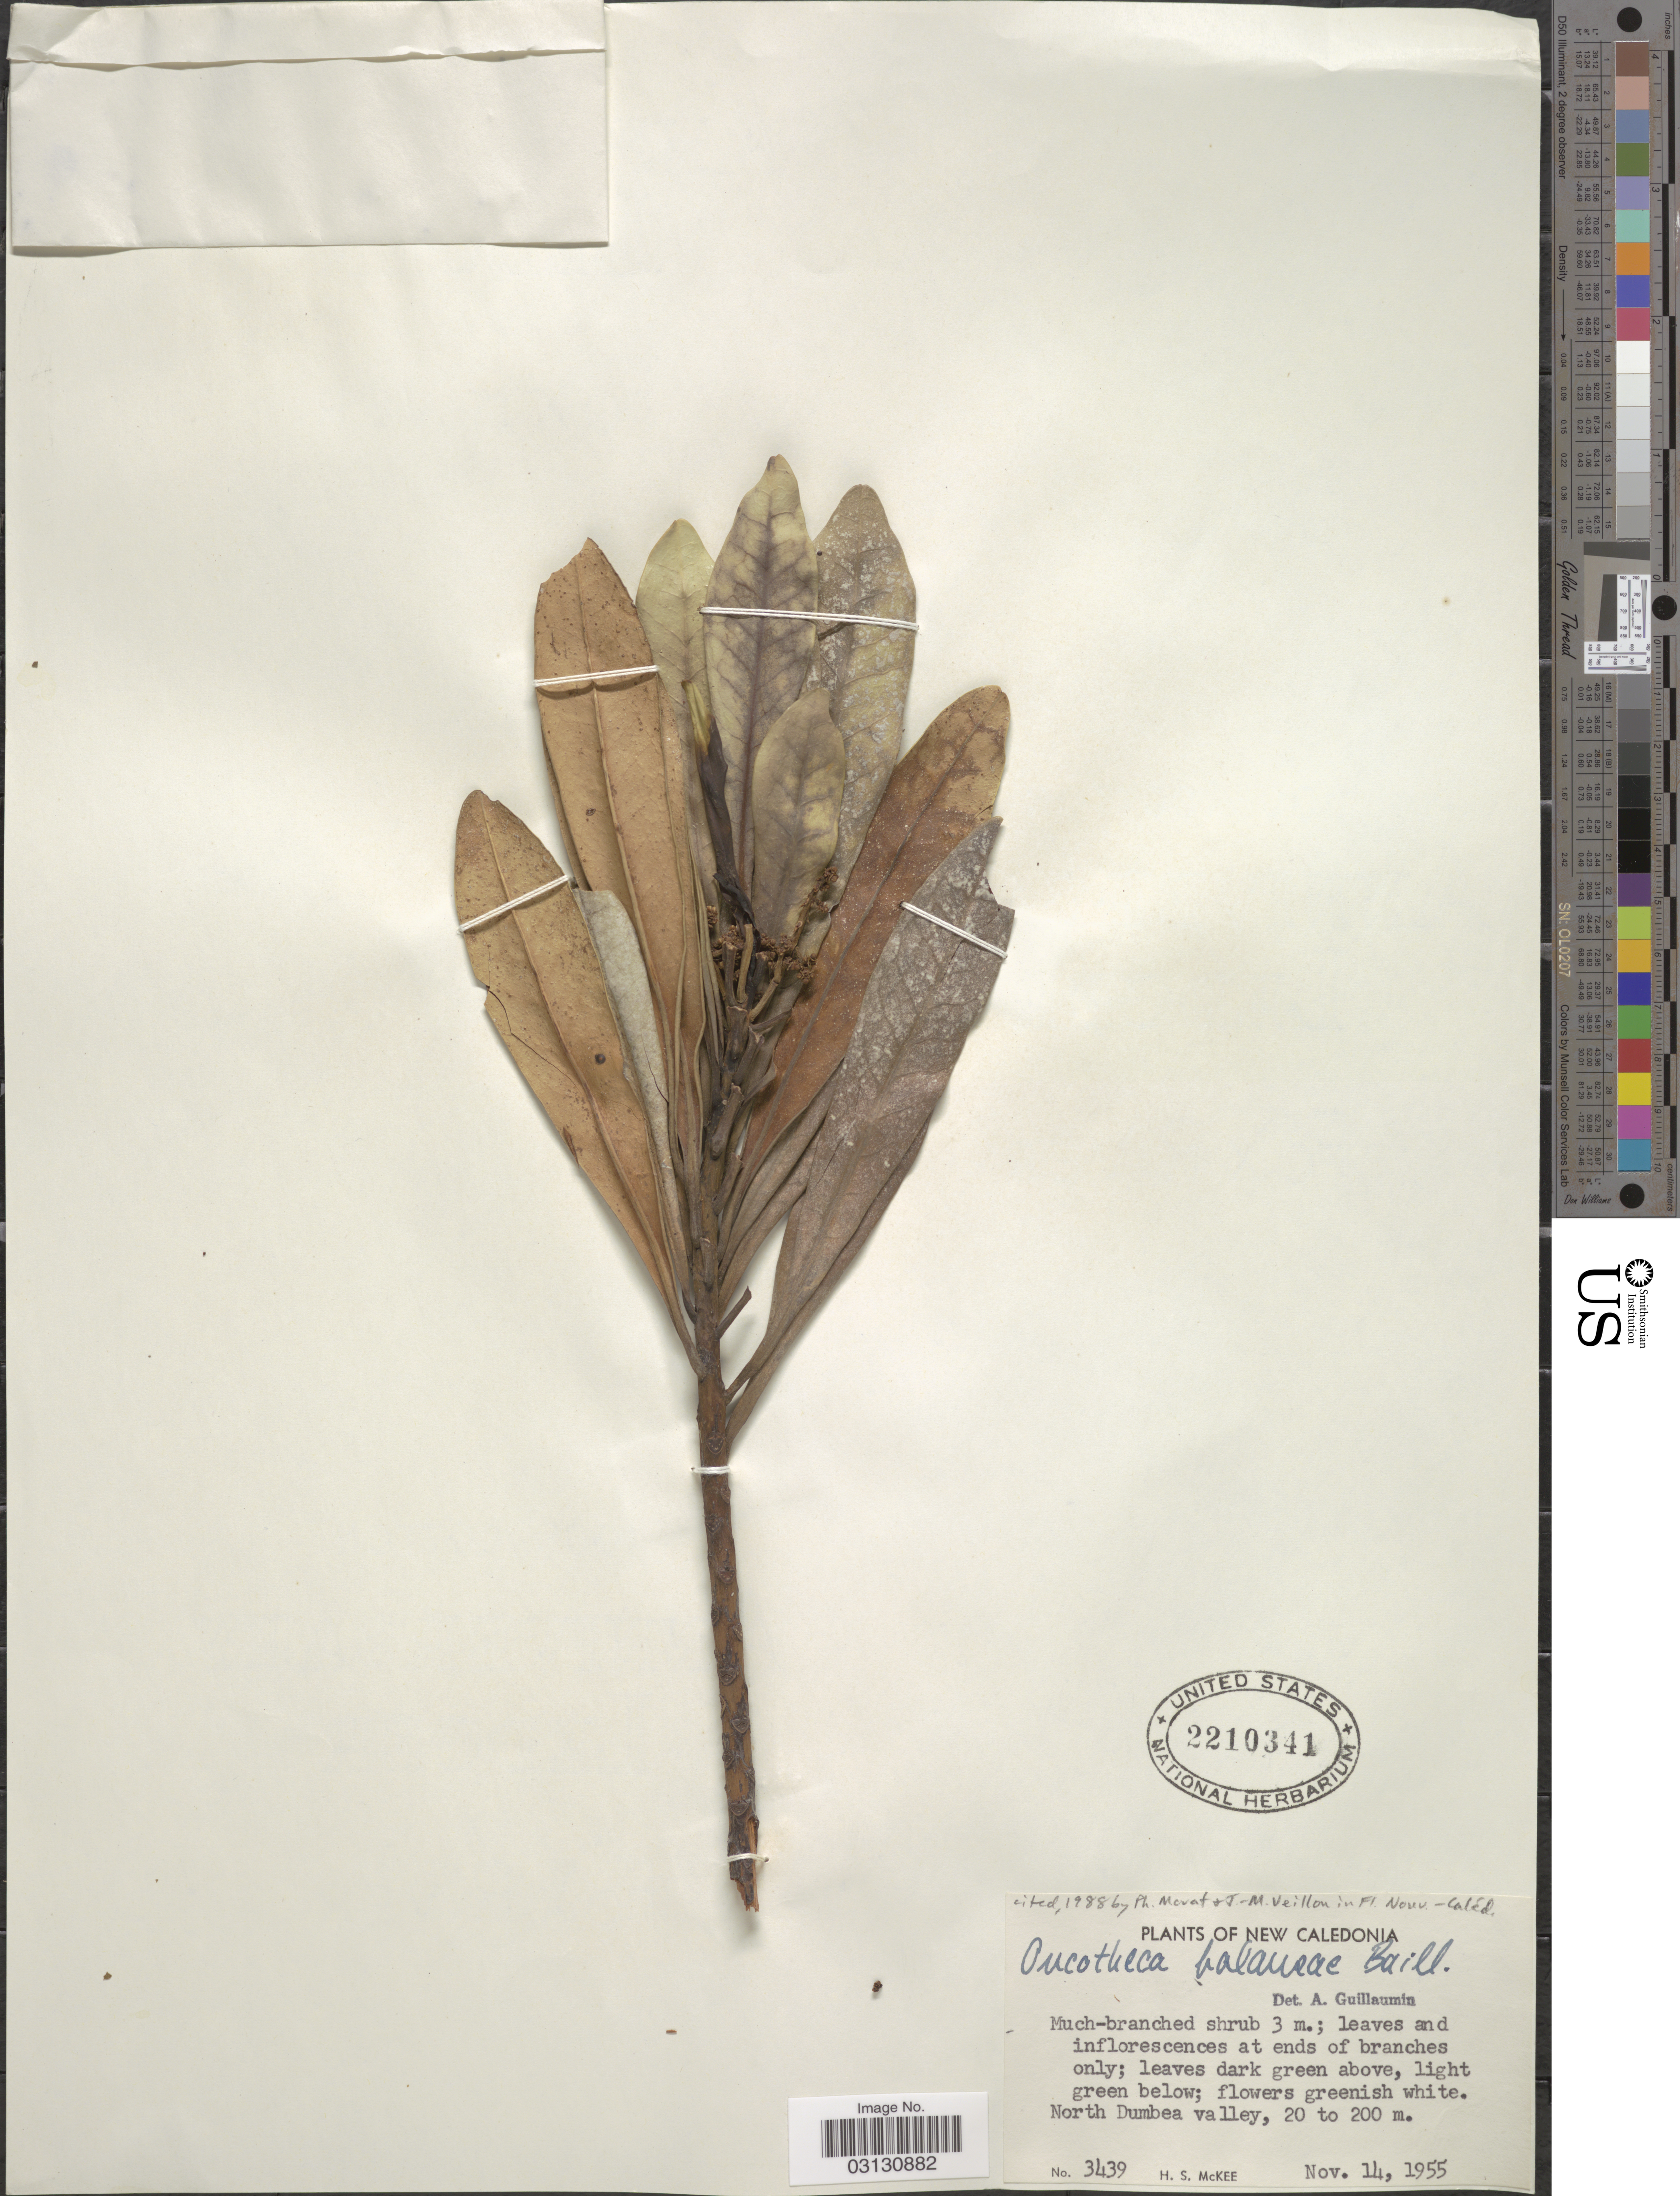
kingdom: Plantae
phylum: Tracheophyta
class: Magnoliopsida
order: Icacinales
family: Oncothecaceae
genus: Oncotheca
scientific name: Oncotheca balansae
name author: Baill.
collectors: H. S. McKee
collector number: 3439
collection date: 1955-11-14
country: New Caledonia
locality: North Dumbea valley.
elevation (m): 20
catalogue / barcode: US 2210341